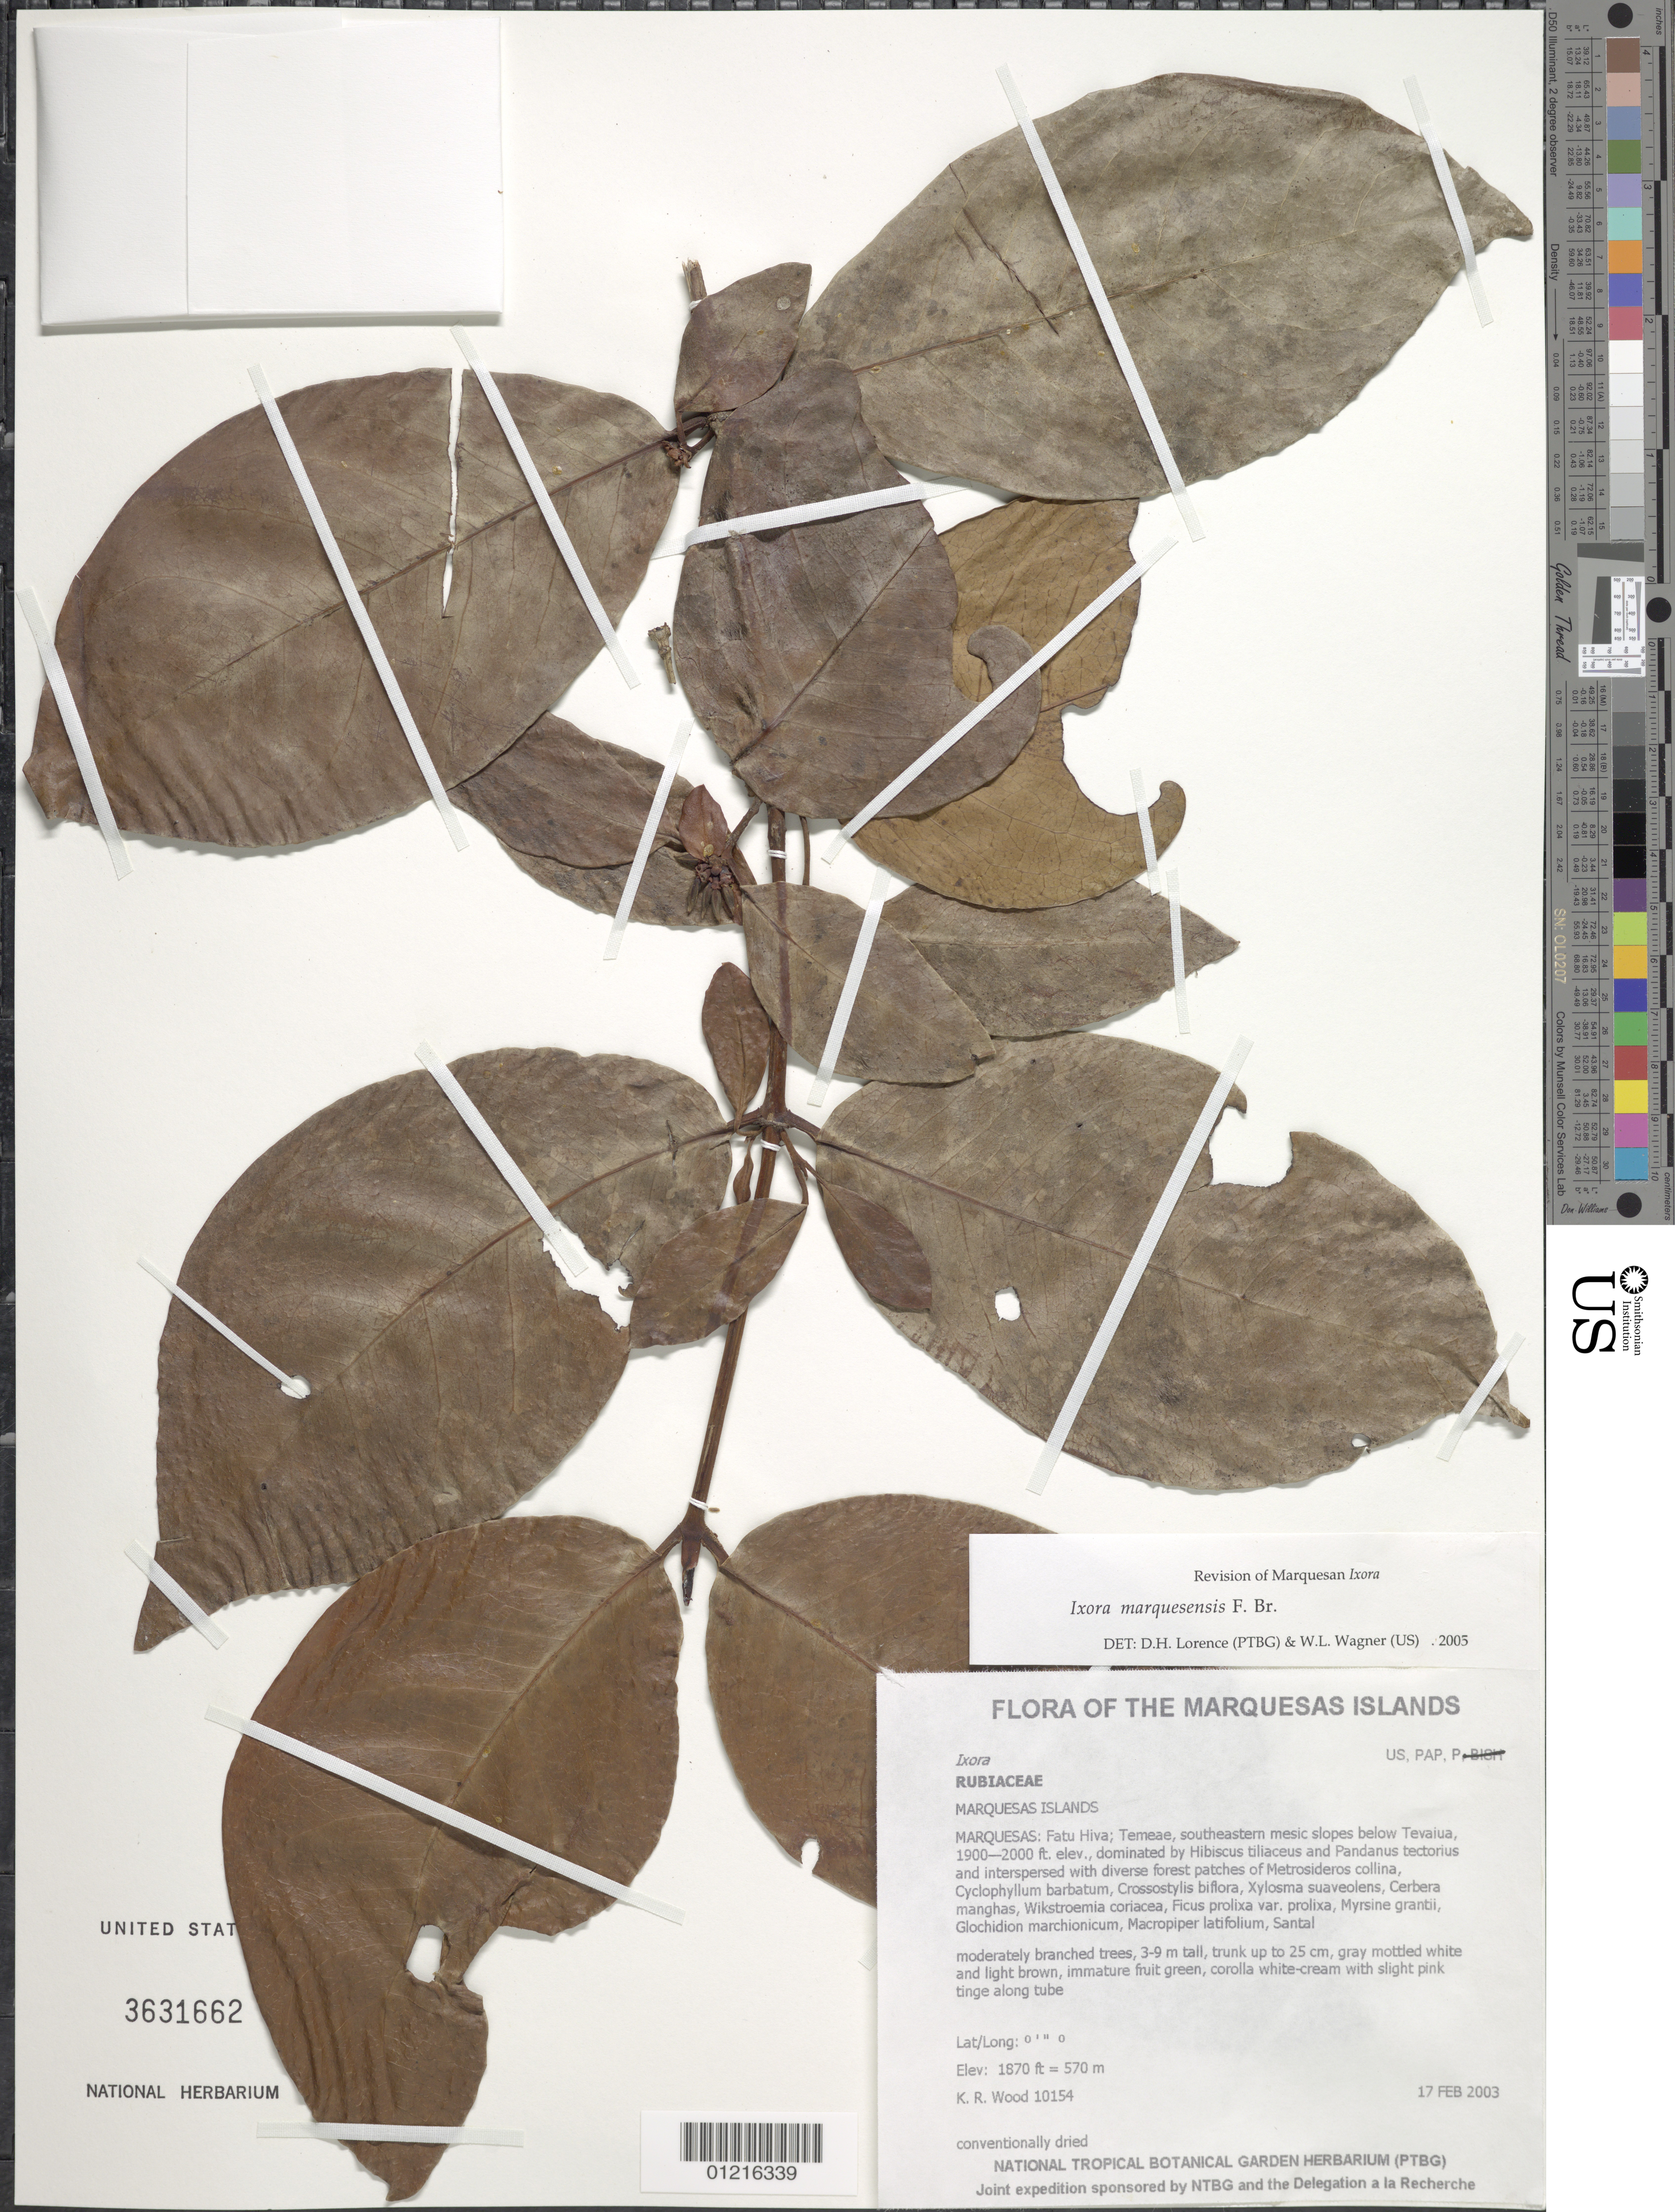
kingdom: Plantae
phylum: Tracheophyta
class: Magnoliopsida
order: Gentianales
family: Rubiaceae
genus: Ixora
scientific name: Ixora marquesensis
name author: F. Br.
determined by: Lorence, David H.; Wagner, W. H.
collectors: K. R. Wood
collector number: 10154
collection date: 2003-02-17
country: French Polynesia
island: Fatu Hiva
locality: Temeae, southeastern mesic slopes below Tevaiua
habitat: Mid-slope, N aspect, moderate slope, scattered, mesic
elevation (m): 570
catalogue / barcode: US 3631662